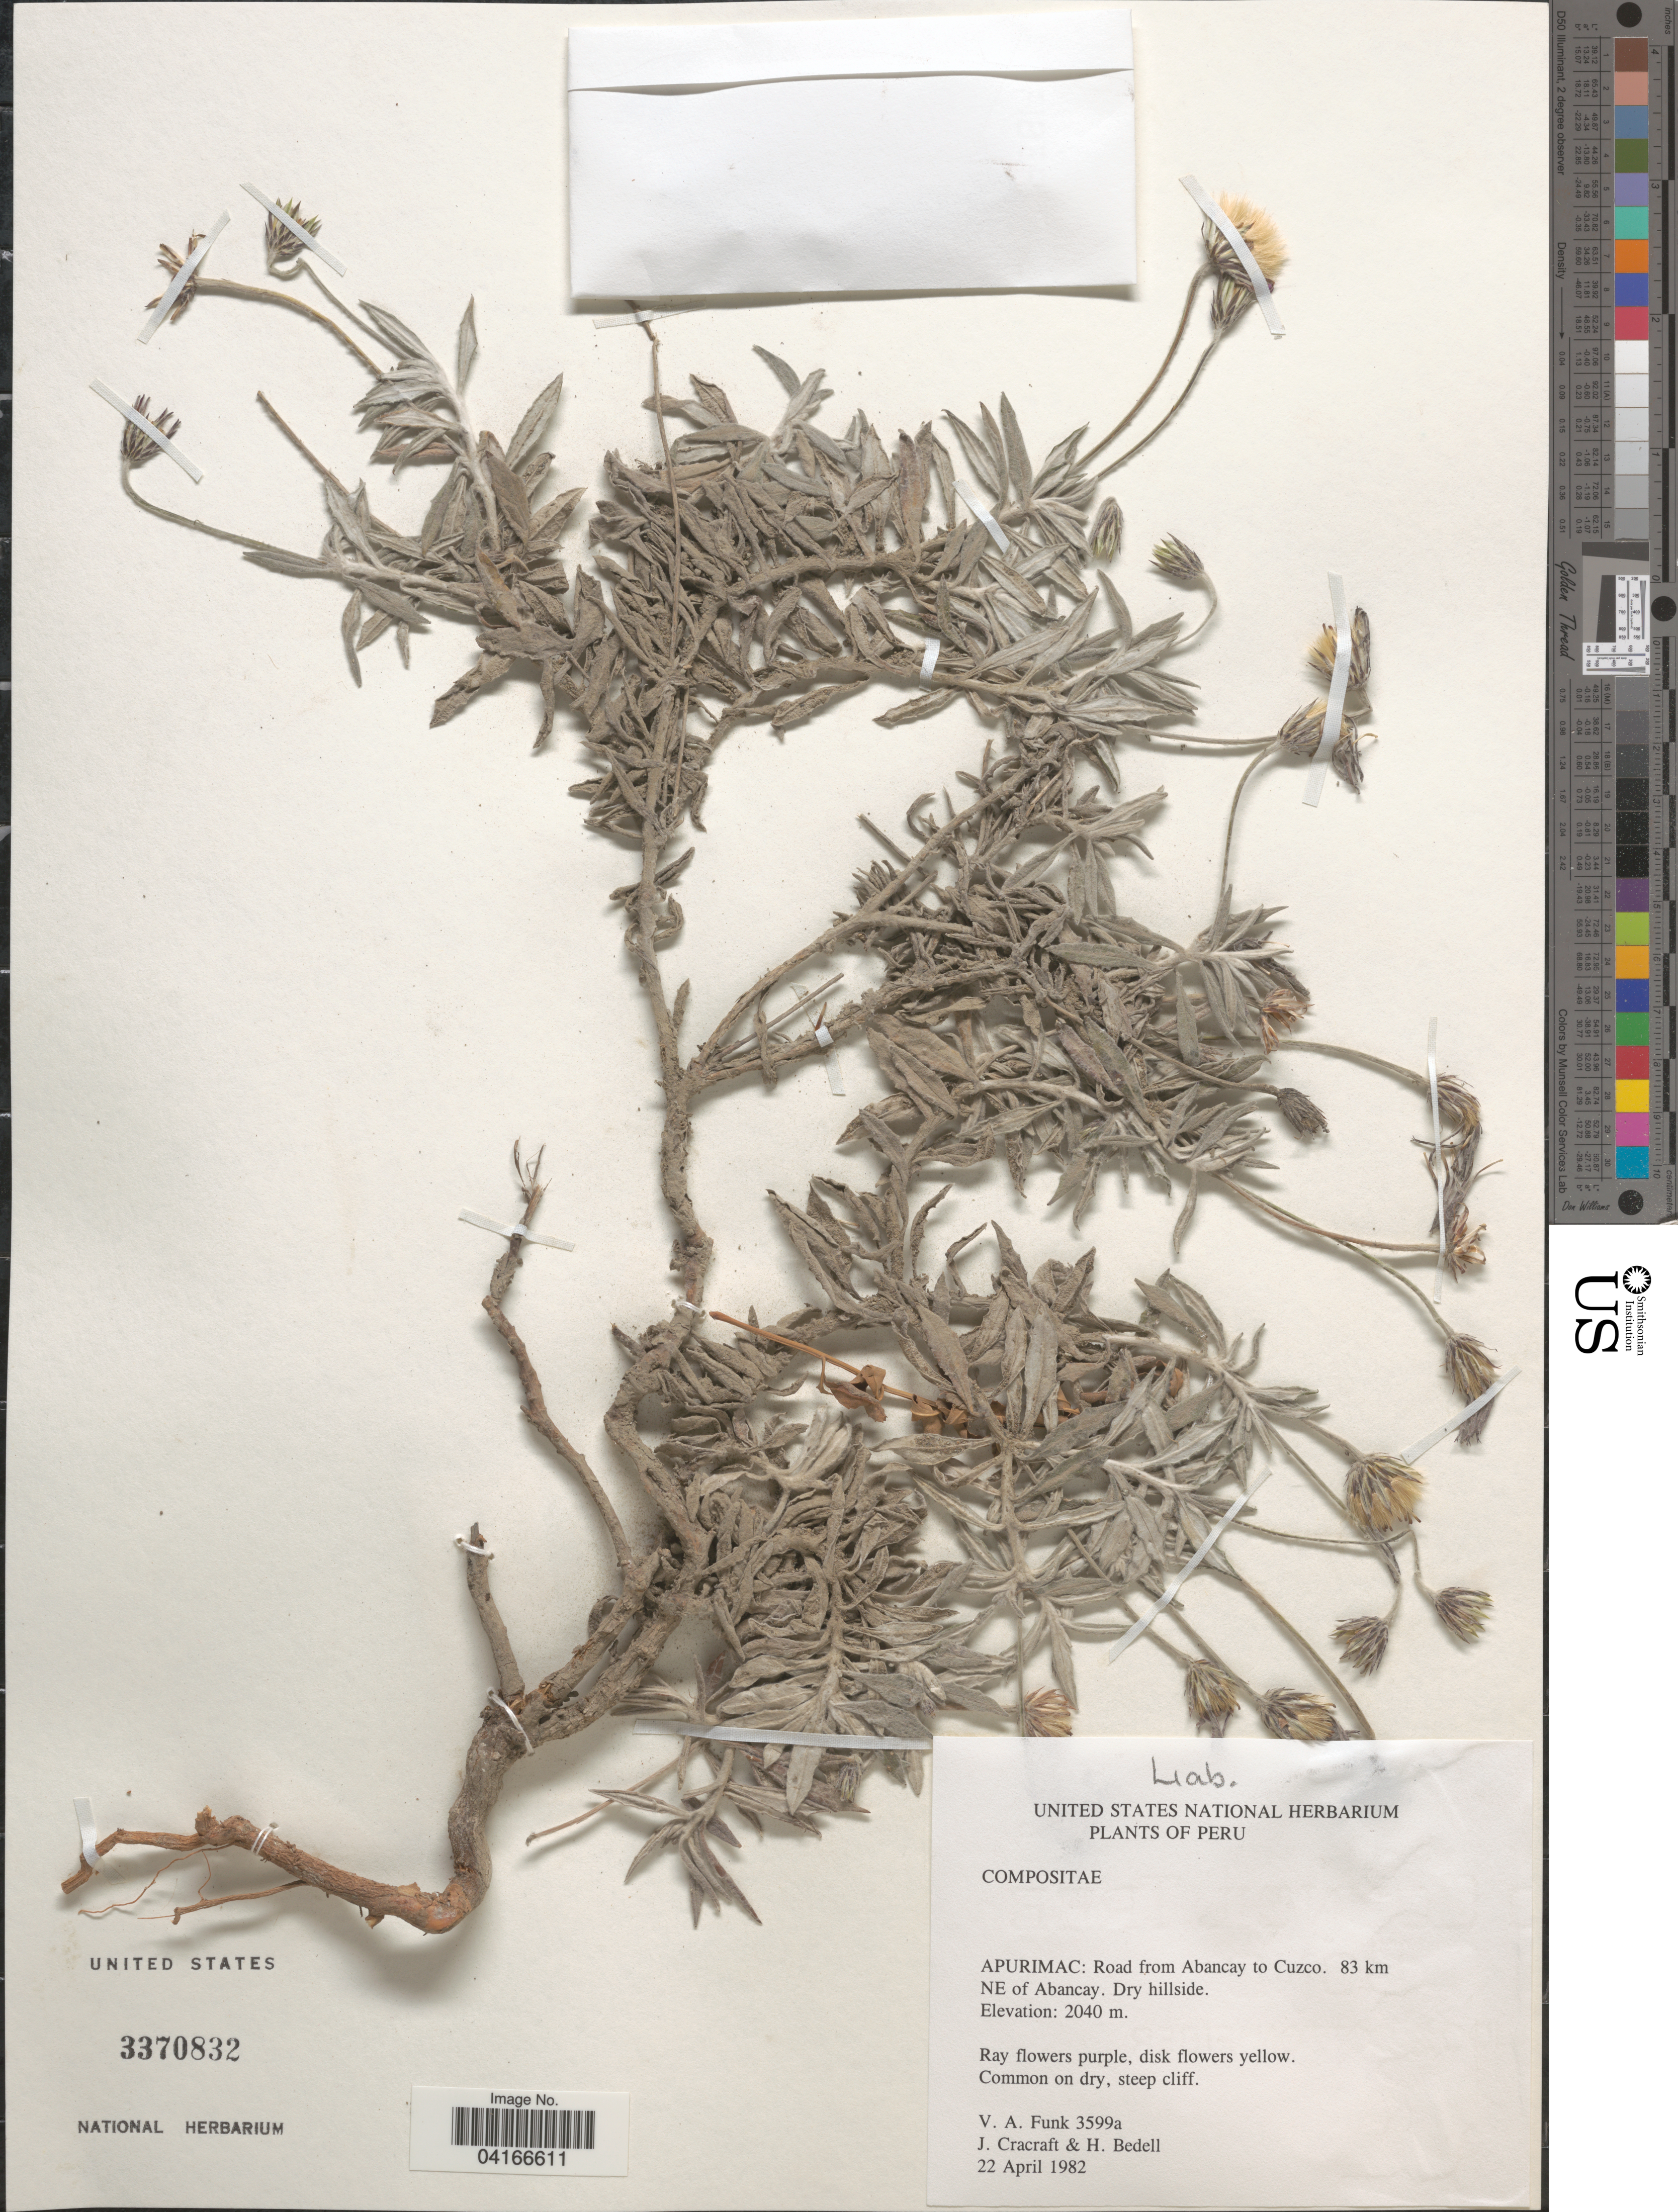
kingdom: Plantae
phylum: Tracheophyta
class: Magnoliopsida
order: Asterales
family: Asteraceae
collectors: V. Funk, J. L. Cracraft & H. Bedell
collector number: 3599 a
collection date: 1982-04-22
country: Peru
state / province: Apurimac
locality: Abancay; Road from Abancay to Cuzco. 83 km NE of Abancay.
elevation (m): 2040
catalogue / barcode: US 3370832